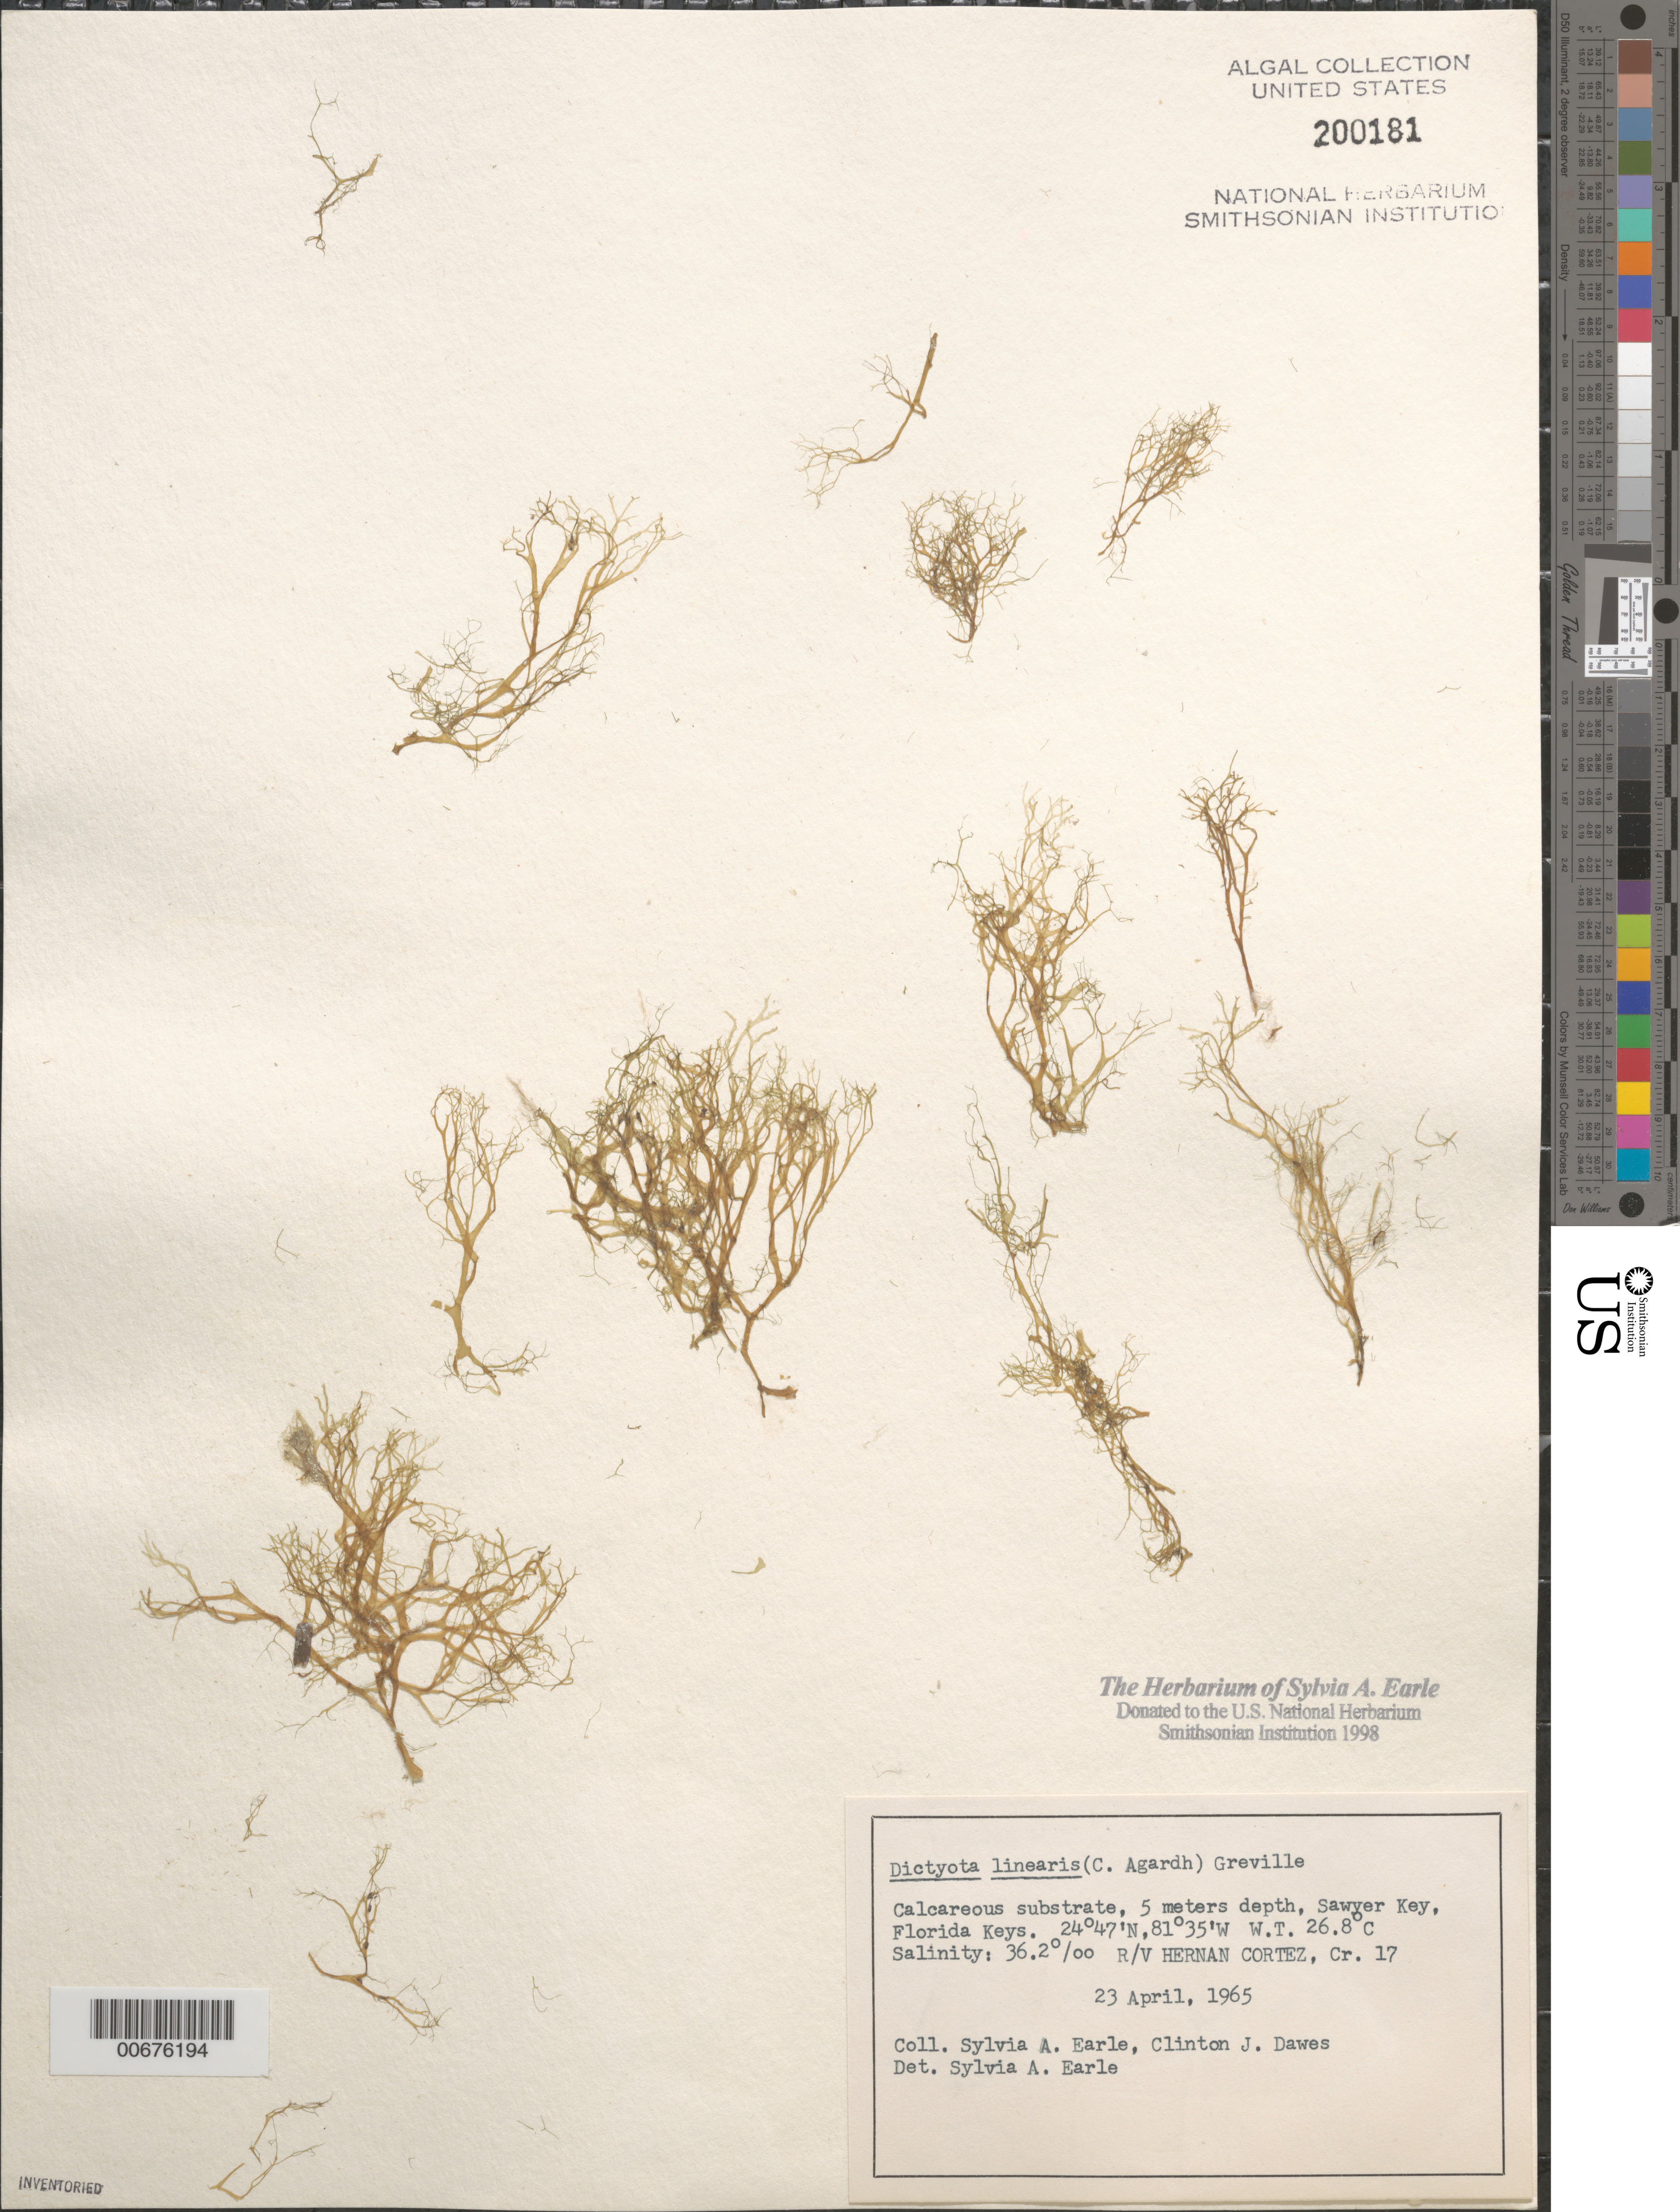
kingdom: Chromista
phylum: Ochrophyta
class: Phaeophyceae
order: Dictyotales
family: Dictyotaceae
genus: Dictyota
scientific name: Dictyota linearis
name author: (C. Agardh) Grev.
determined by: Earle, S. A.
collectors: S. A. Earle & C. Dawes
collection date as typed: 23 Apr 1965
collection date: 1965-04-23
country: United States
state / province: Florida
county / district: Monroe County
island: Sawyer Key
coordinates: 24 47' N, 81 35' W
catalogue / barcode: US 200181